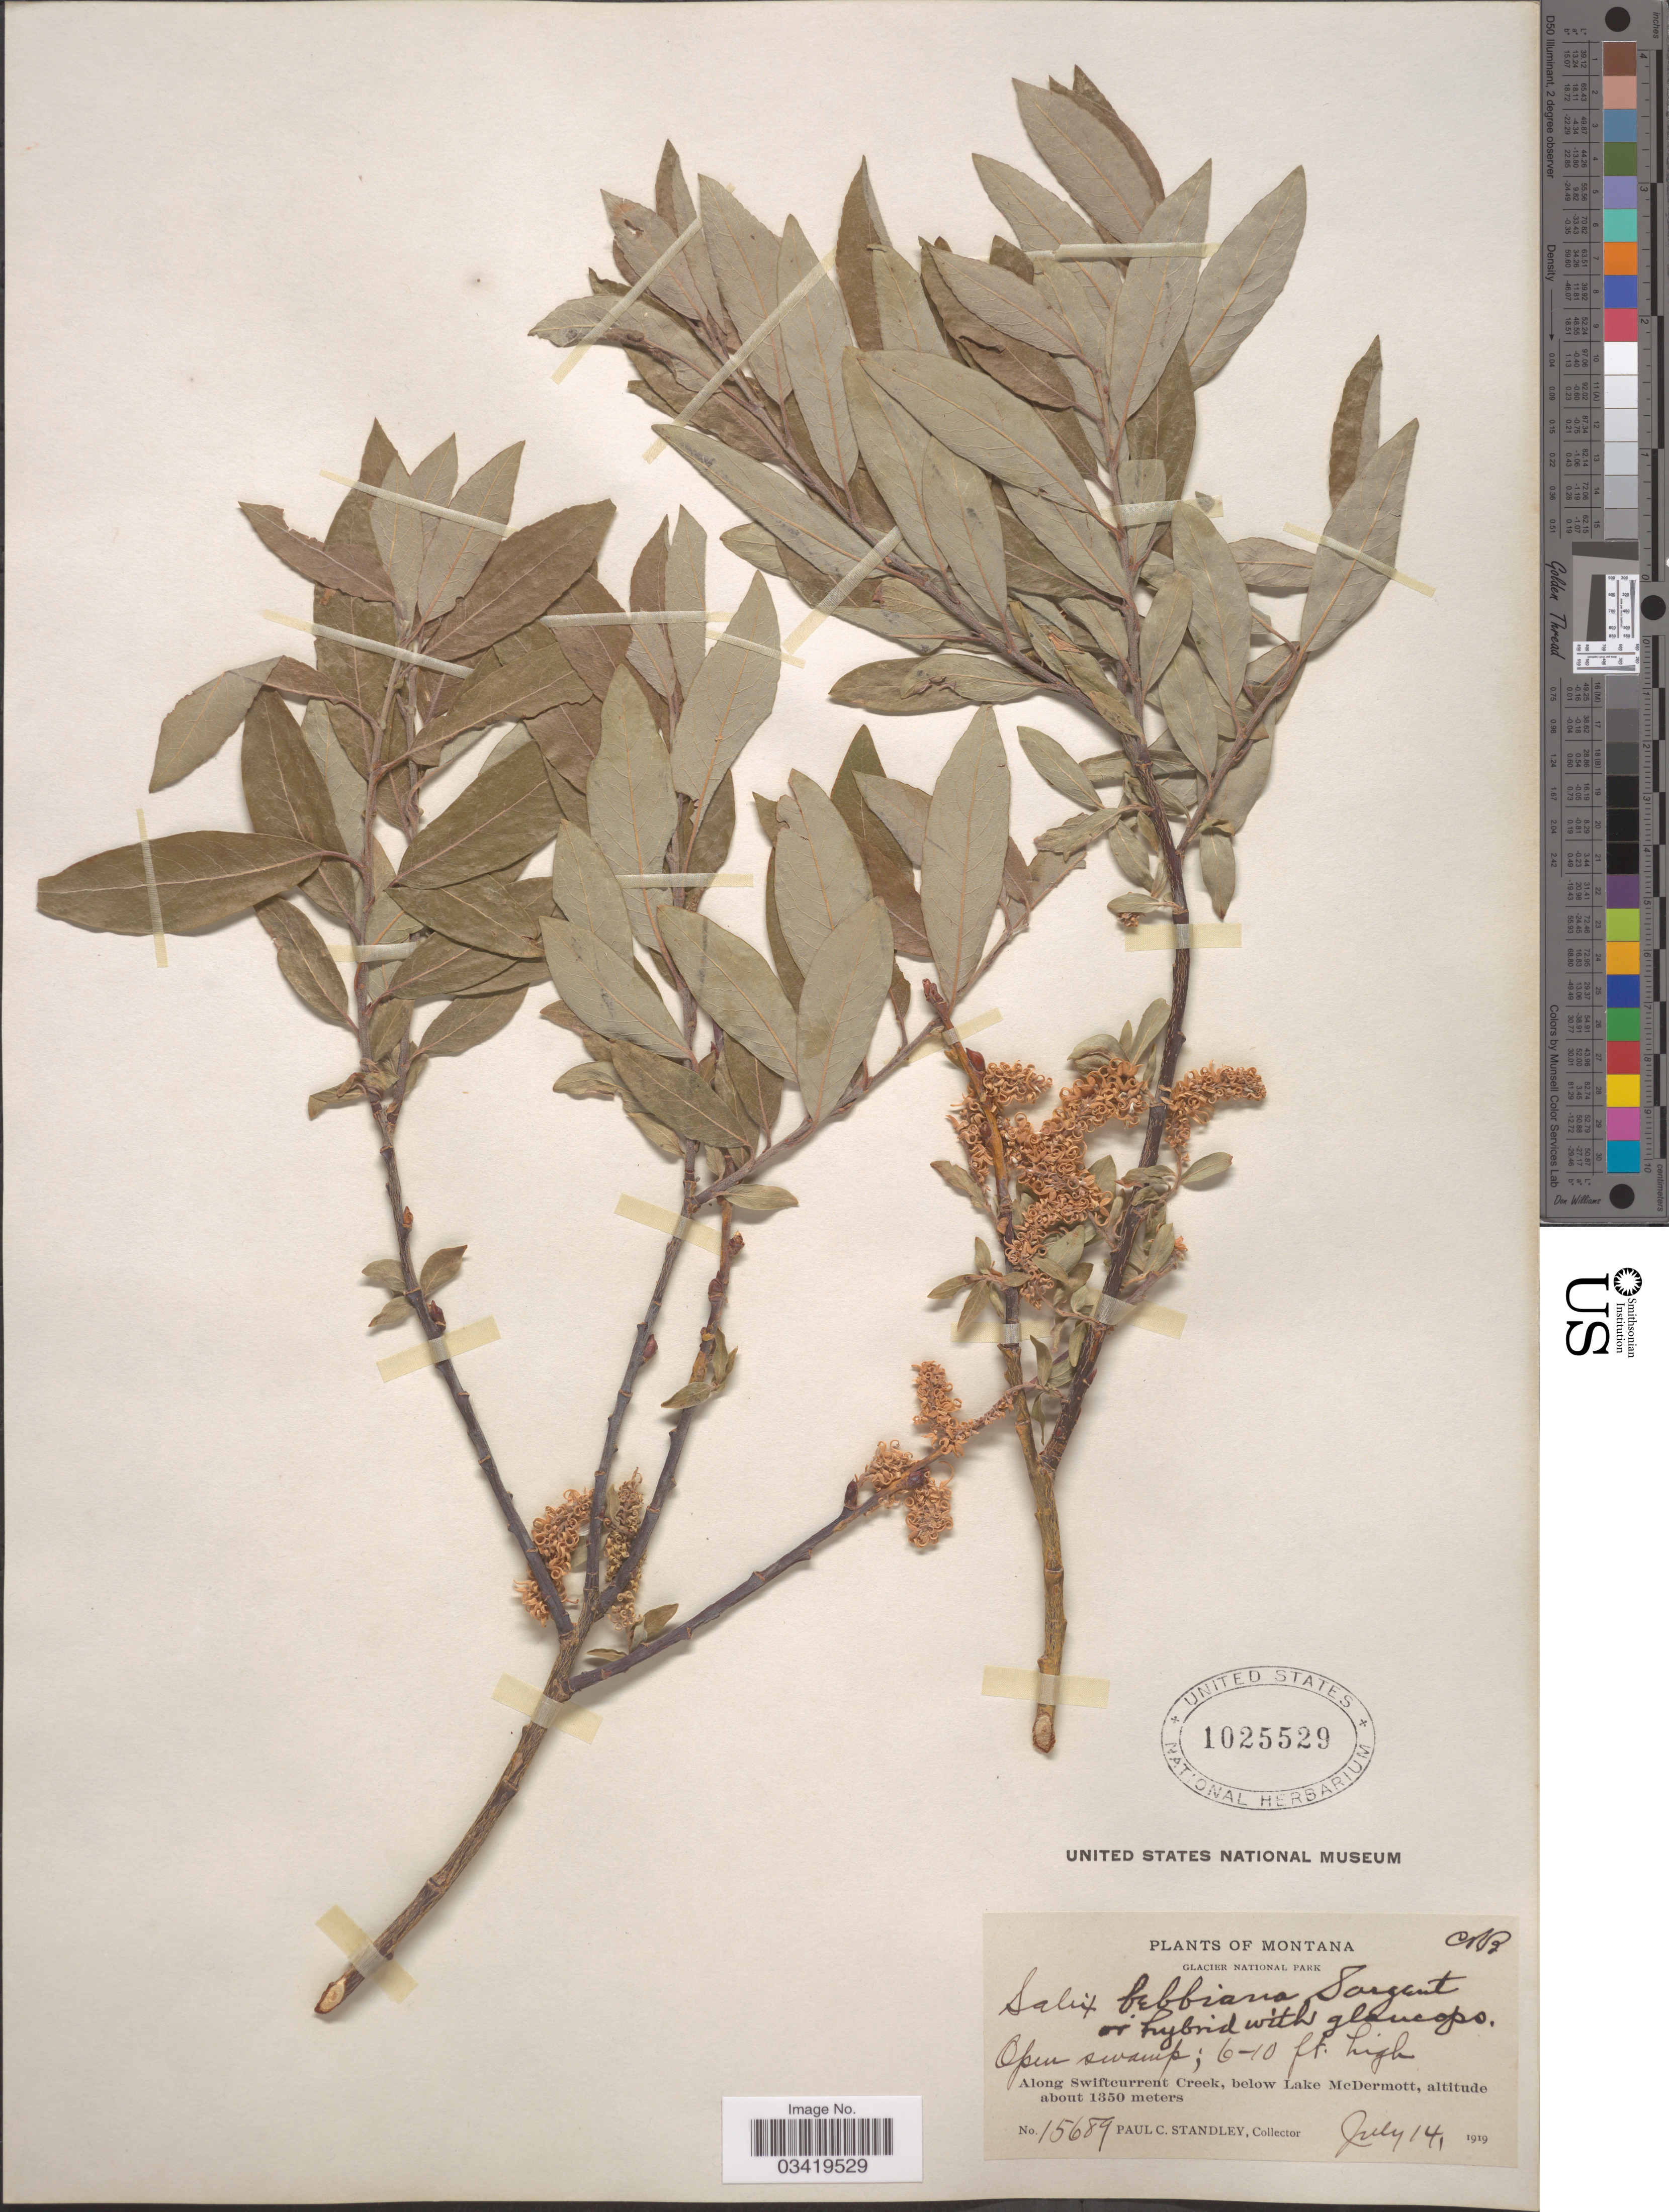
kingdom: Plantae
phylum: Tracheophyta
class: Magnoliopsida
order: Malpighiales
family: Salicaceae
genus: Salix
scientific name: Salix bebbiana x S. x glaucops Andersson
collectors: P. C. Standley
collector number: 15689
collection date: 1919-07-14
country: United States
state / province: Montana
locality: Glacier National Park. Along Swiftcurrent Creek, below Lake McDermott.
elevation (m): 1350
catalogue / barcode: US 1025529